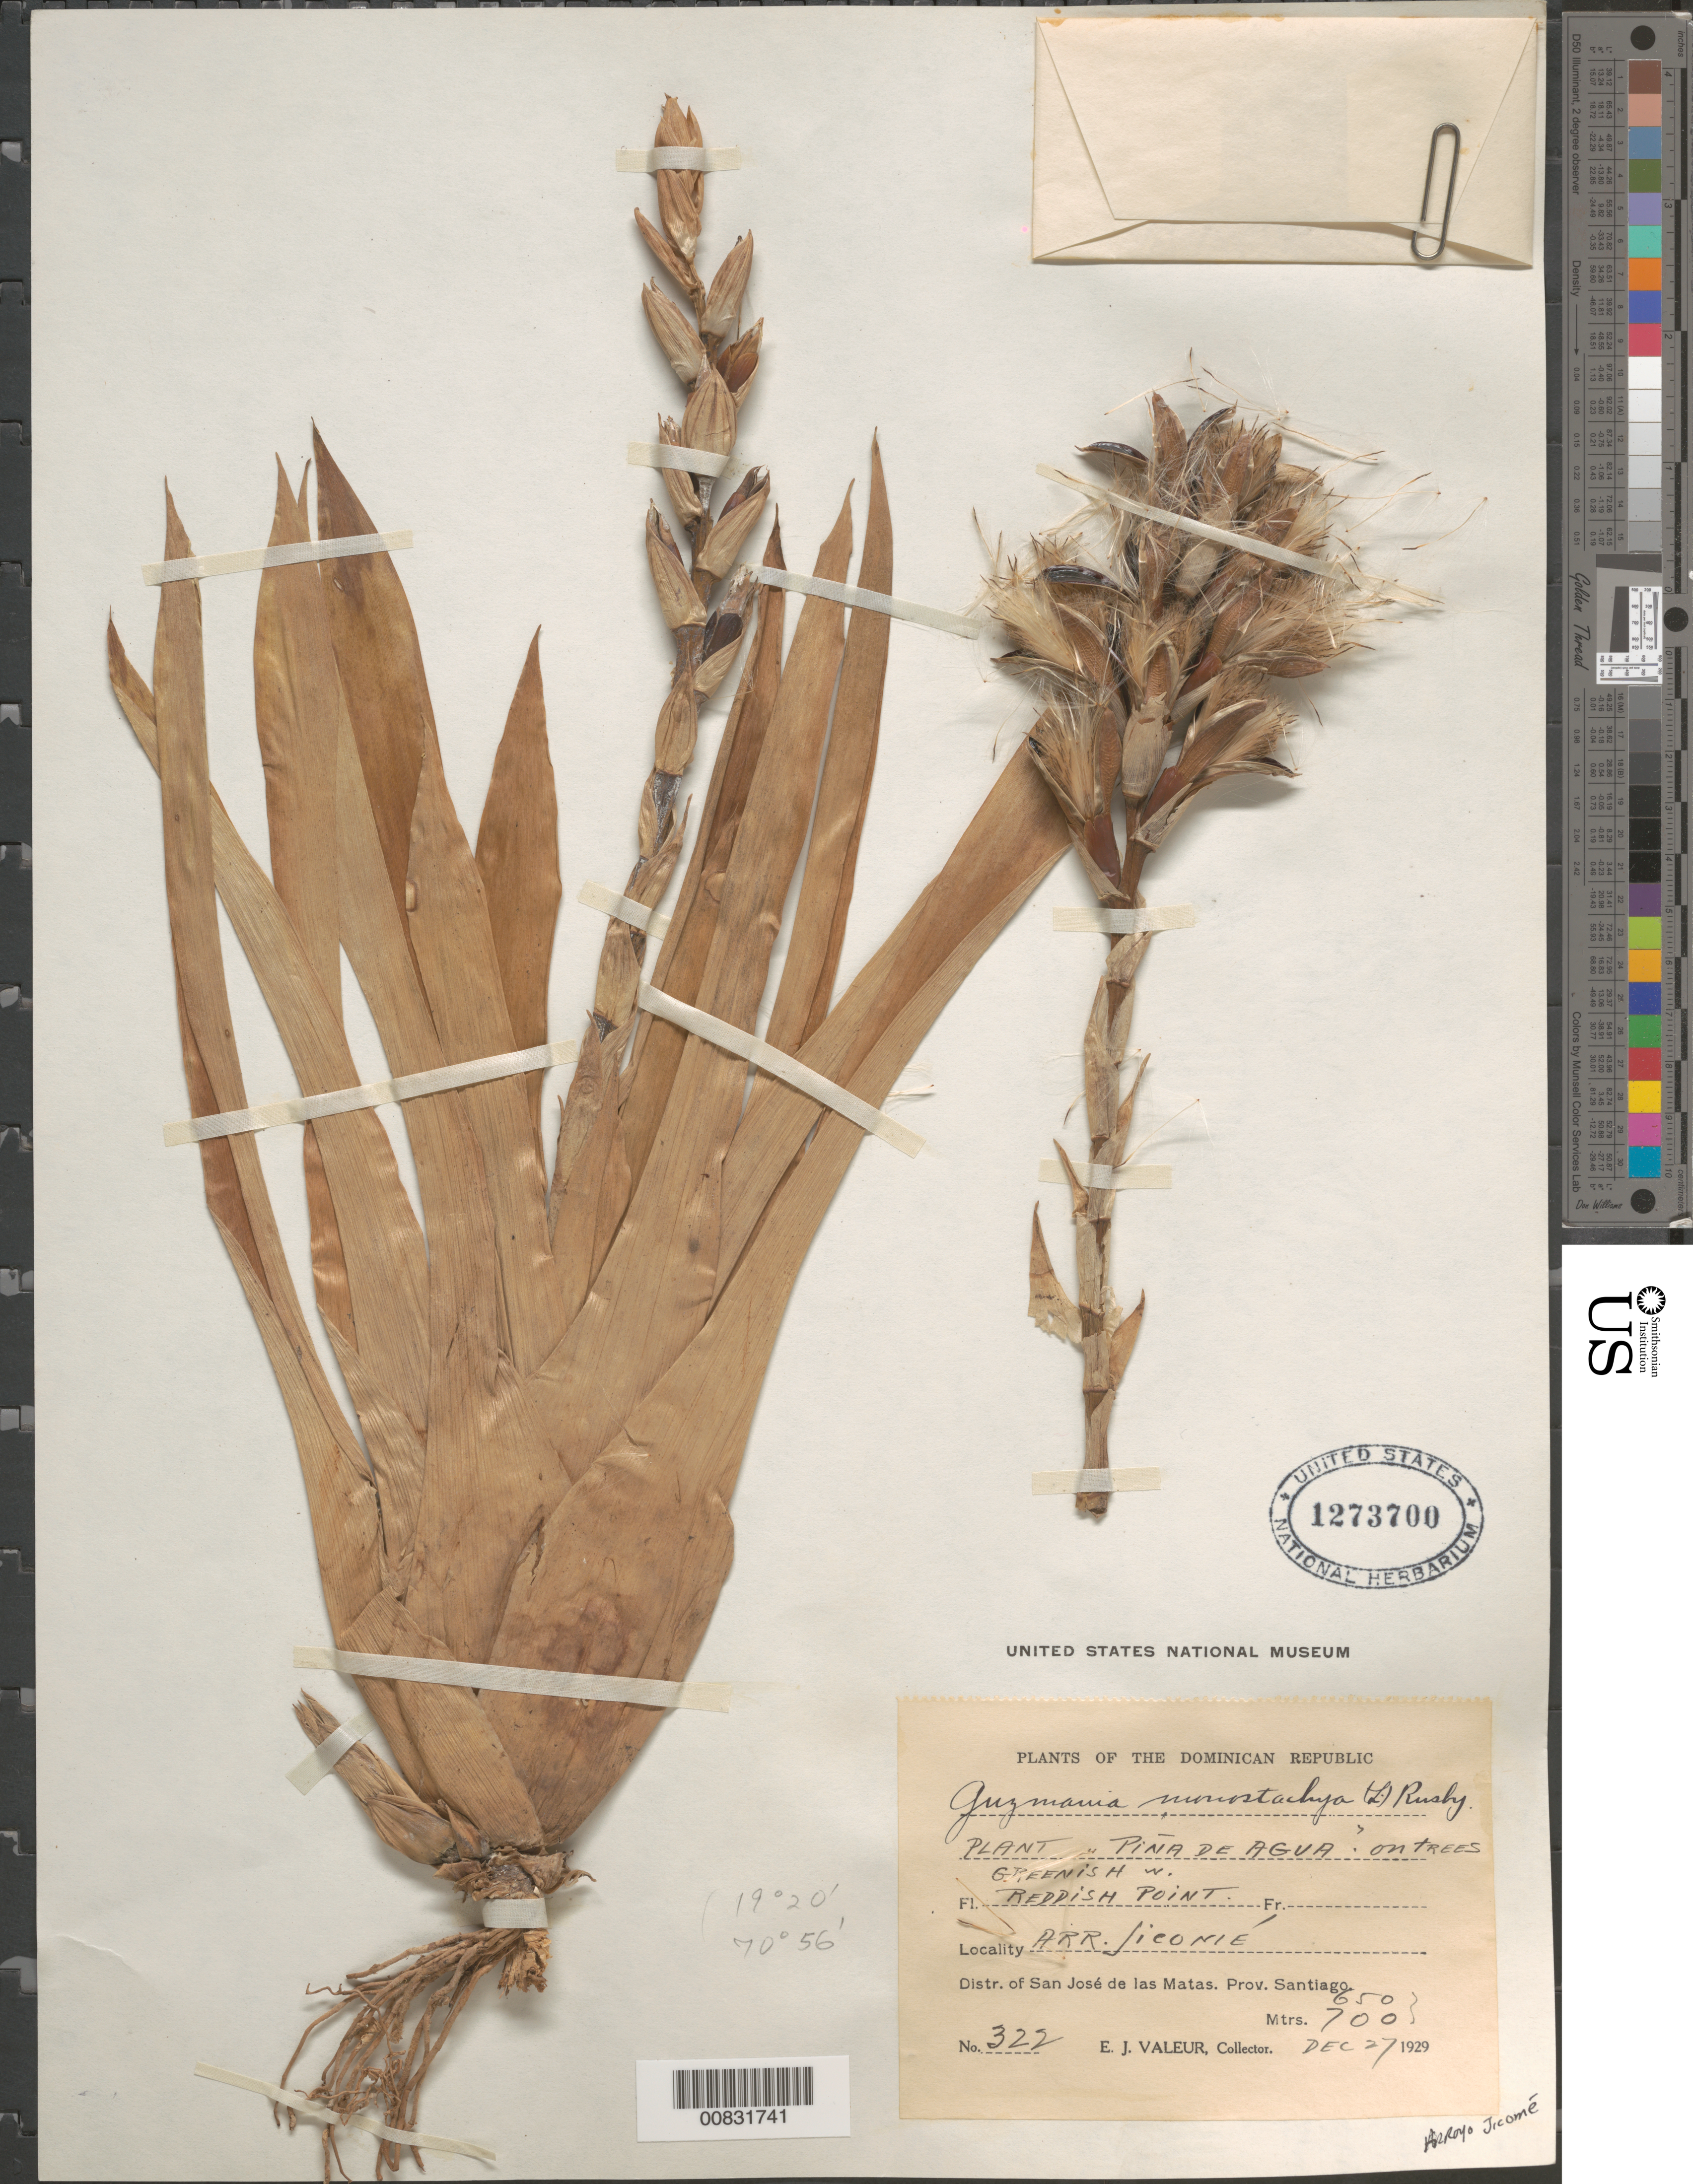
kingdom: Plantae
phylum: Tracheophyta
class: Liliopsida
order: Poales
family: Bromeliaceae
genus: Guzmania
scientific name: Guzmania monostachia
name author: (L.) Rusby ex Mez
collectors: E. Valeur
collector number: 322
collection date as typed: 27 Dec 1929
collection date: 1929-12-27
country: Dominican Republic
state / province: Santiago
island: Hispaniola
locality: Arroyo Jicomé. Distr. of San José de las Matas.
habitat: On trees.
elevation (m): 650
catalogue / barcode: US 1273700